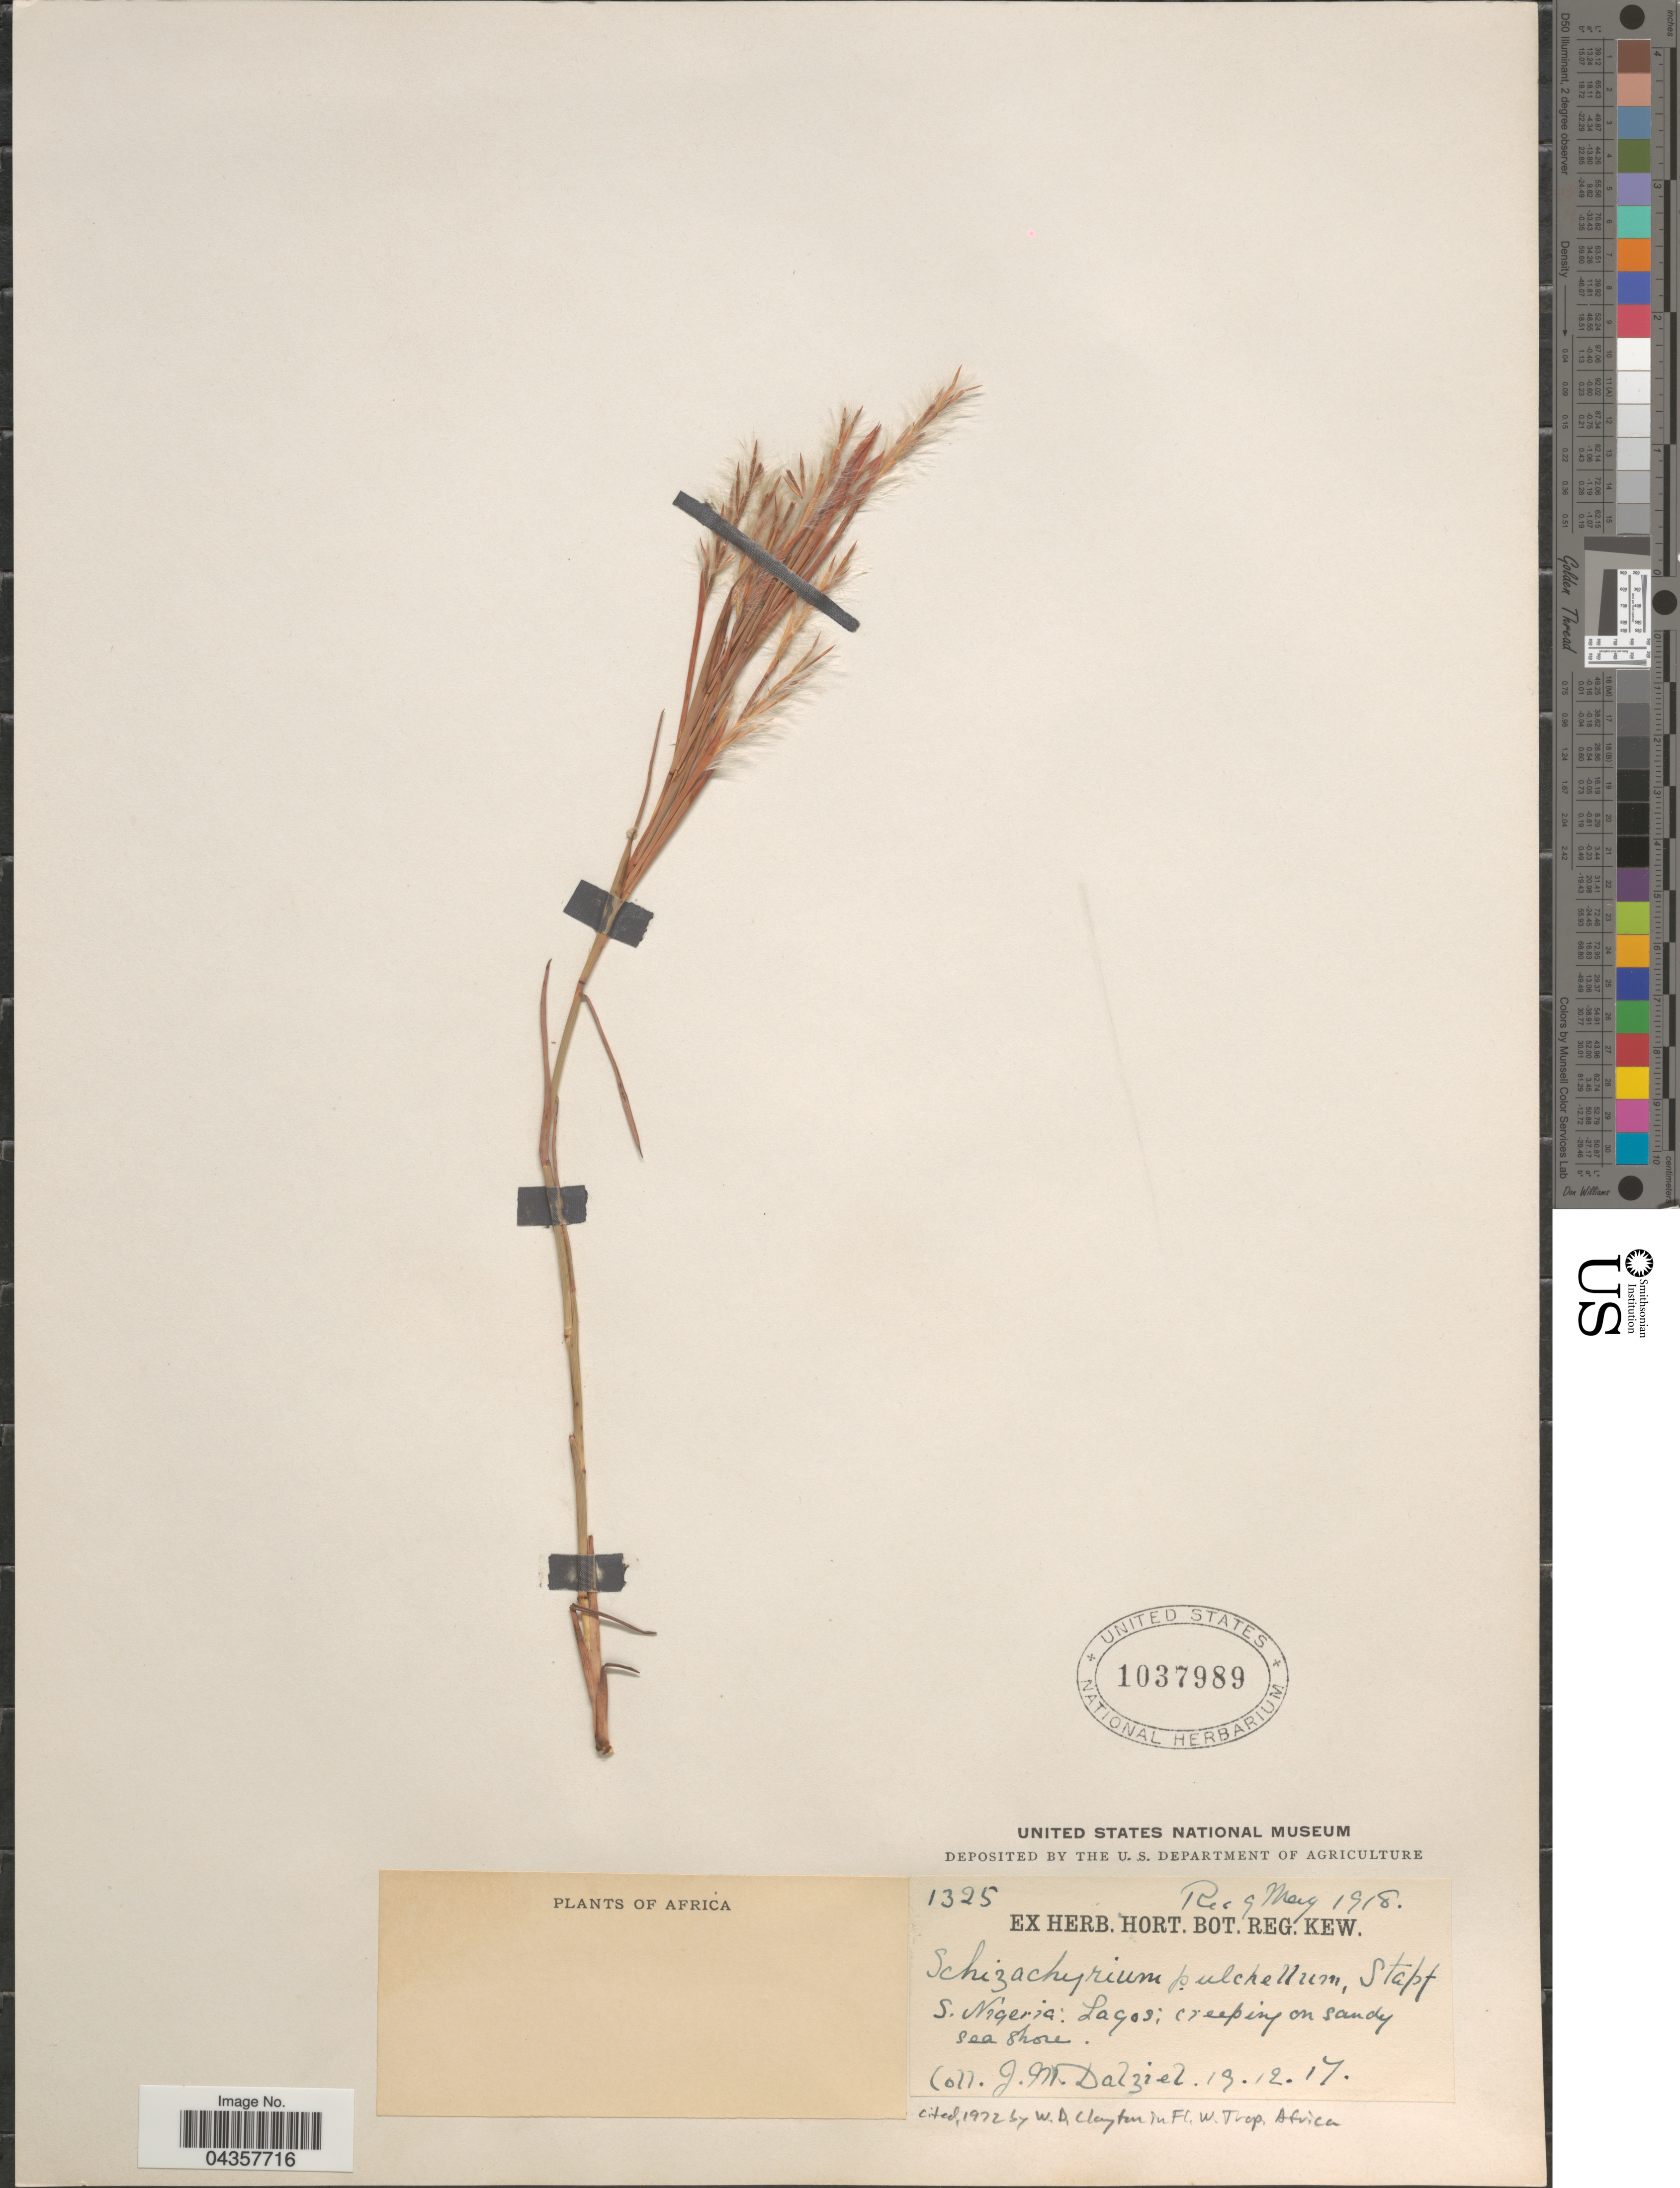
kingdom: Plantae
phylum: Tracheophyta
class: Liliopsida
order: Poales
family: Poaceae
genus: Schizachyrium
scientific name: Schizachyrium pulchellum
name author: (D. Don ex Hook.) Stapf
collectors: J. Dalziel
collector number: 1325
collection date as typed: Transcribed d/m/y: 19/12/17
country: Nigeria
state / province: Lagos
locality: S. Nigeria.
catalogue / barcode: US 1037989